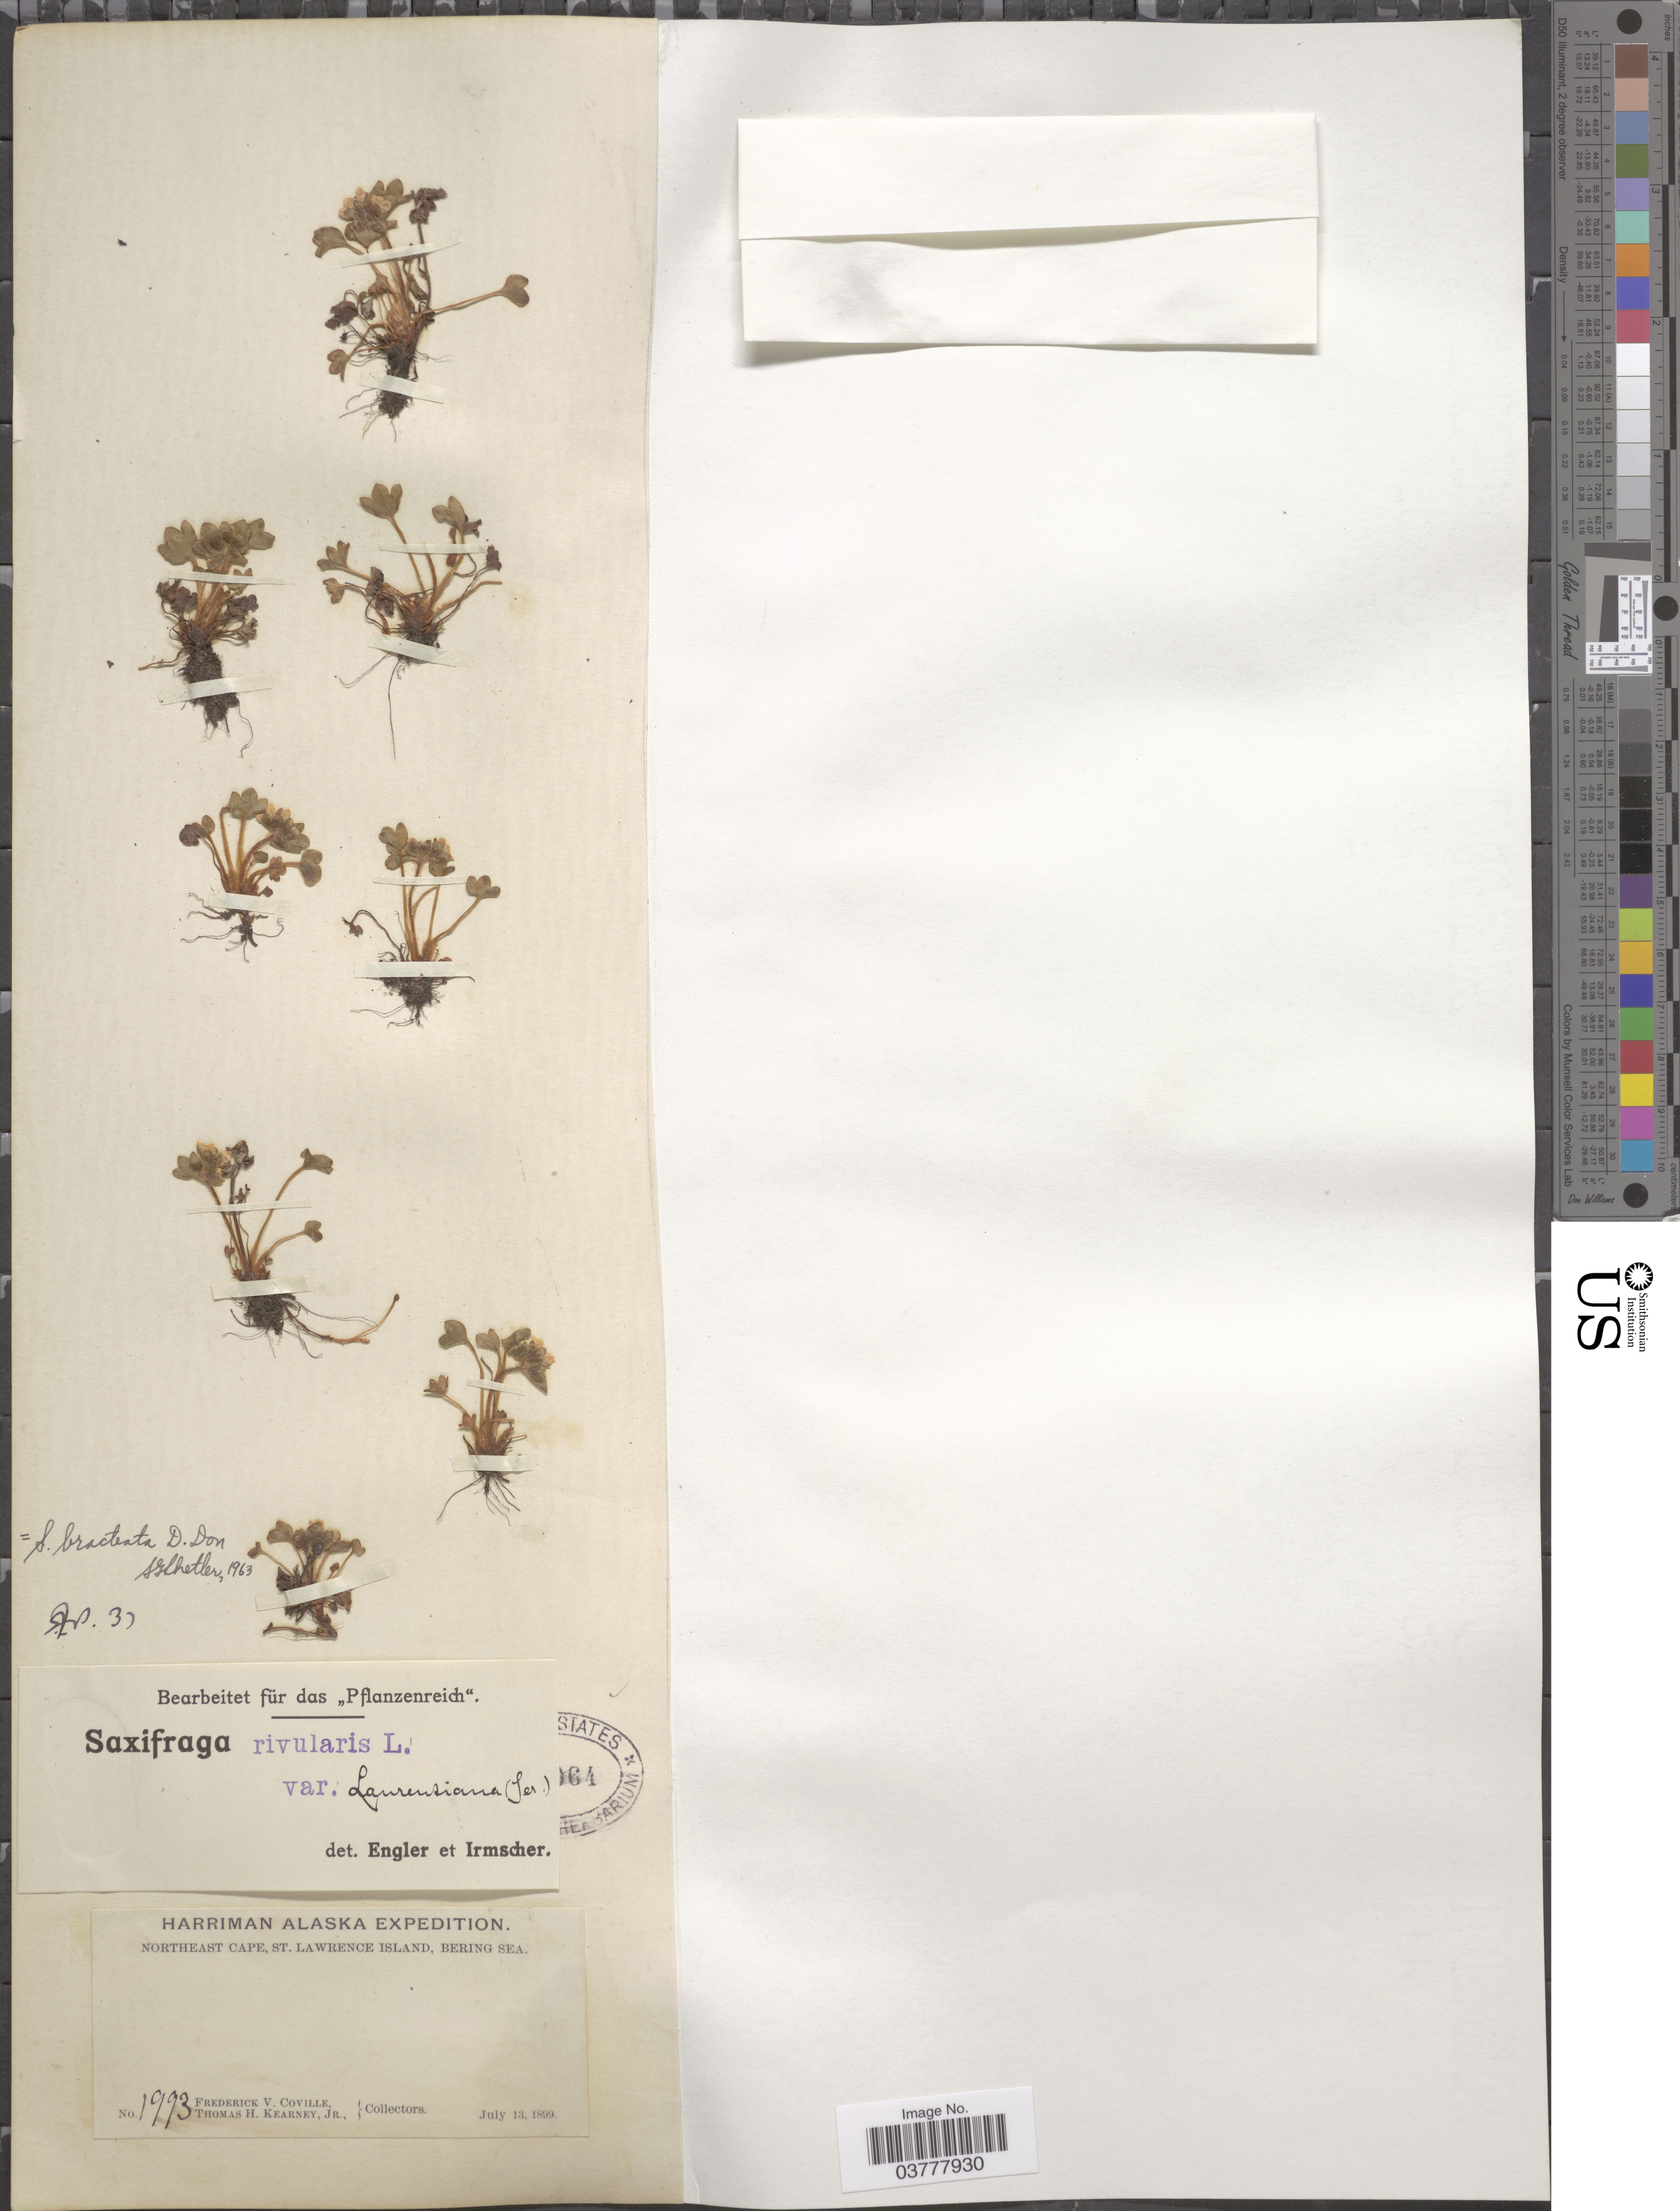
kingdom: Plantae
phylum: Tracheophyta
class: Magnoliopsida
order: Saxifragales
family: Saxifragaceae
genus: Saxifraga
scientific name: Saxifraga bracteata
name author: D. Don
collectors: F. V. Coville & T. H. Kearney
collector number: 1993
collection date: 1899-07-13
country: United States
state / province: Alaska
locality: Northeast Cape, St. Lawrence Island, Bering Sea.